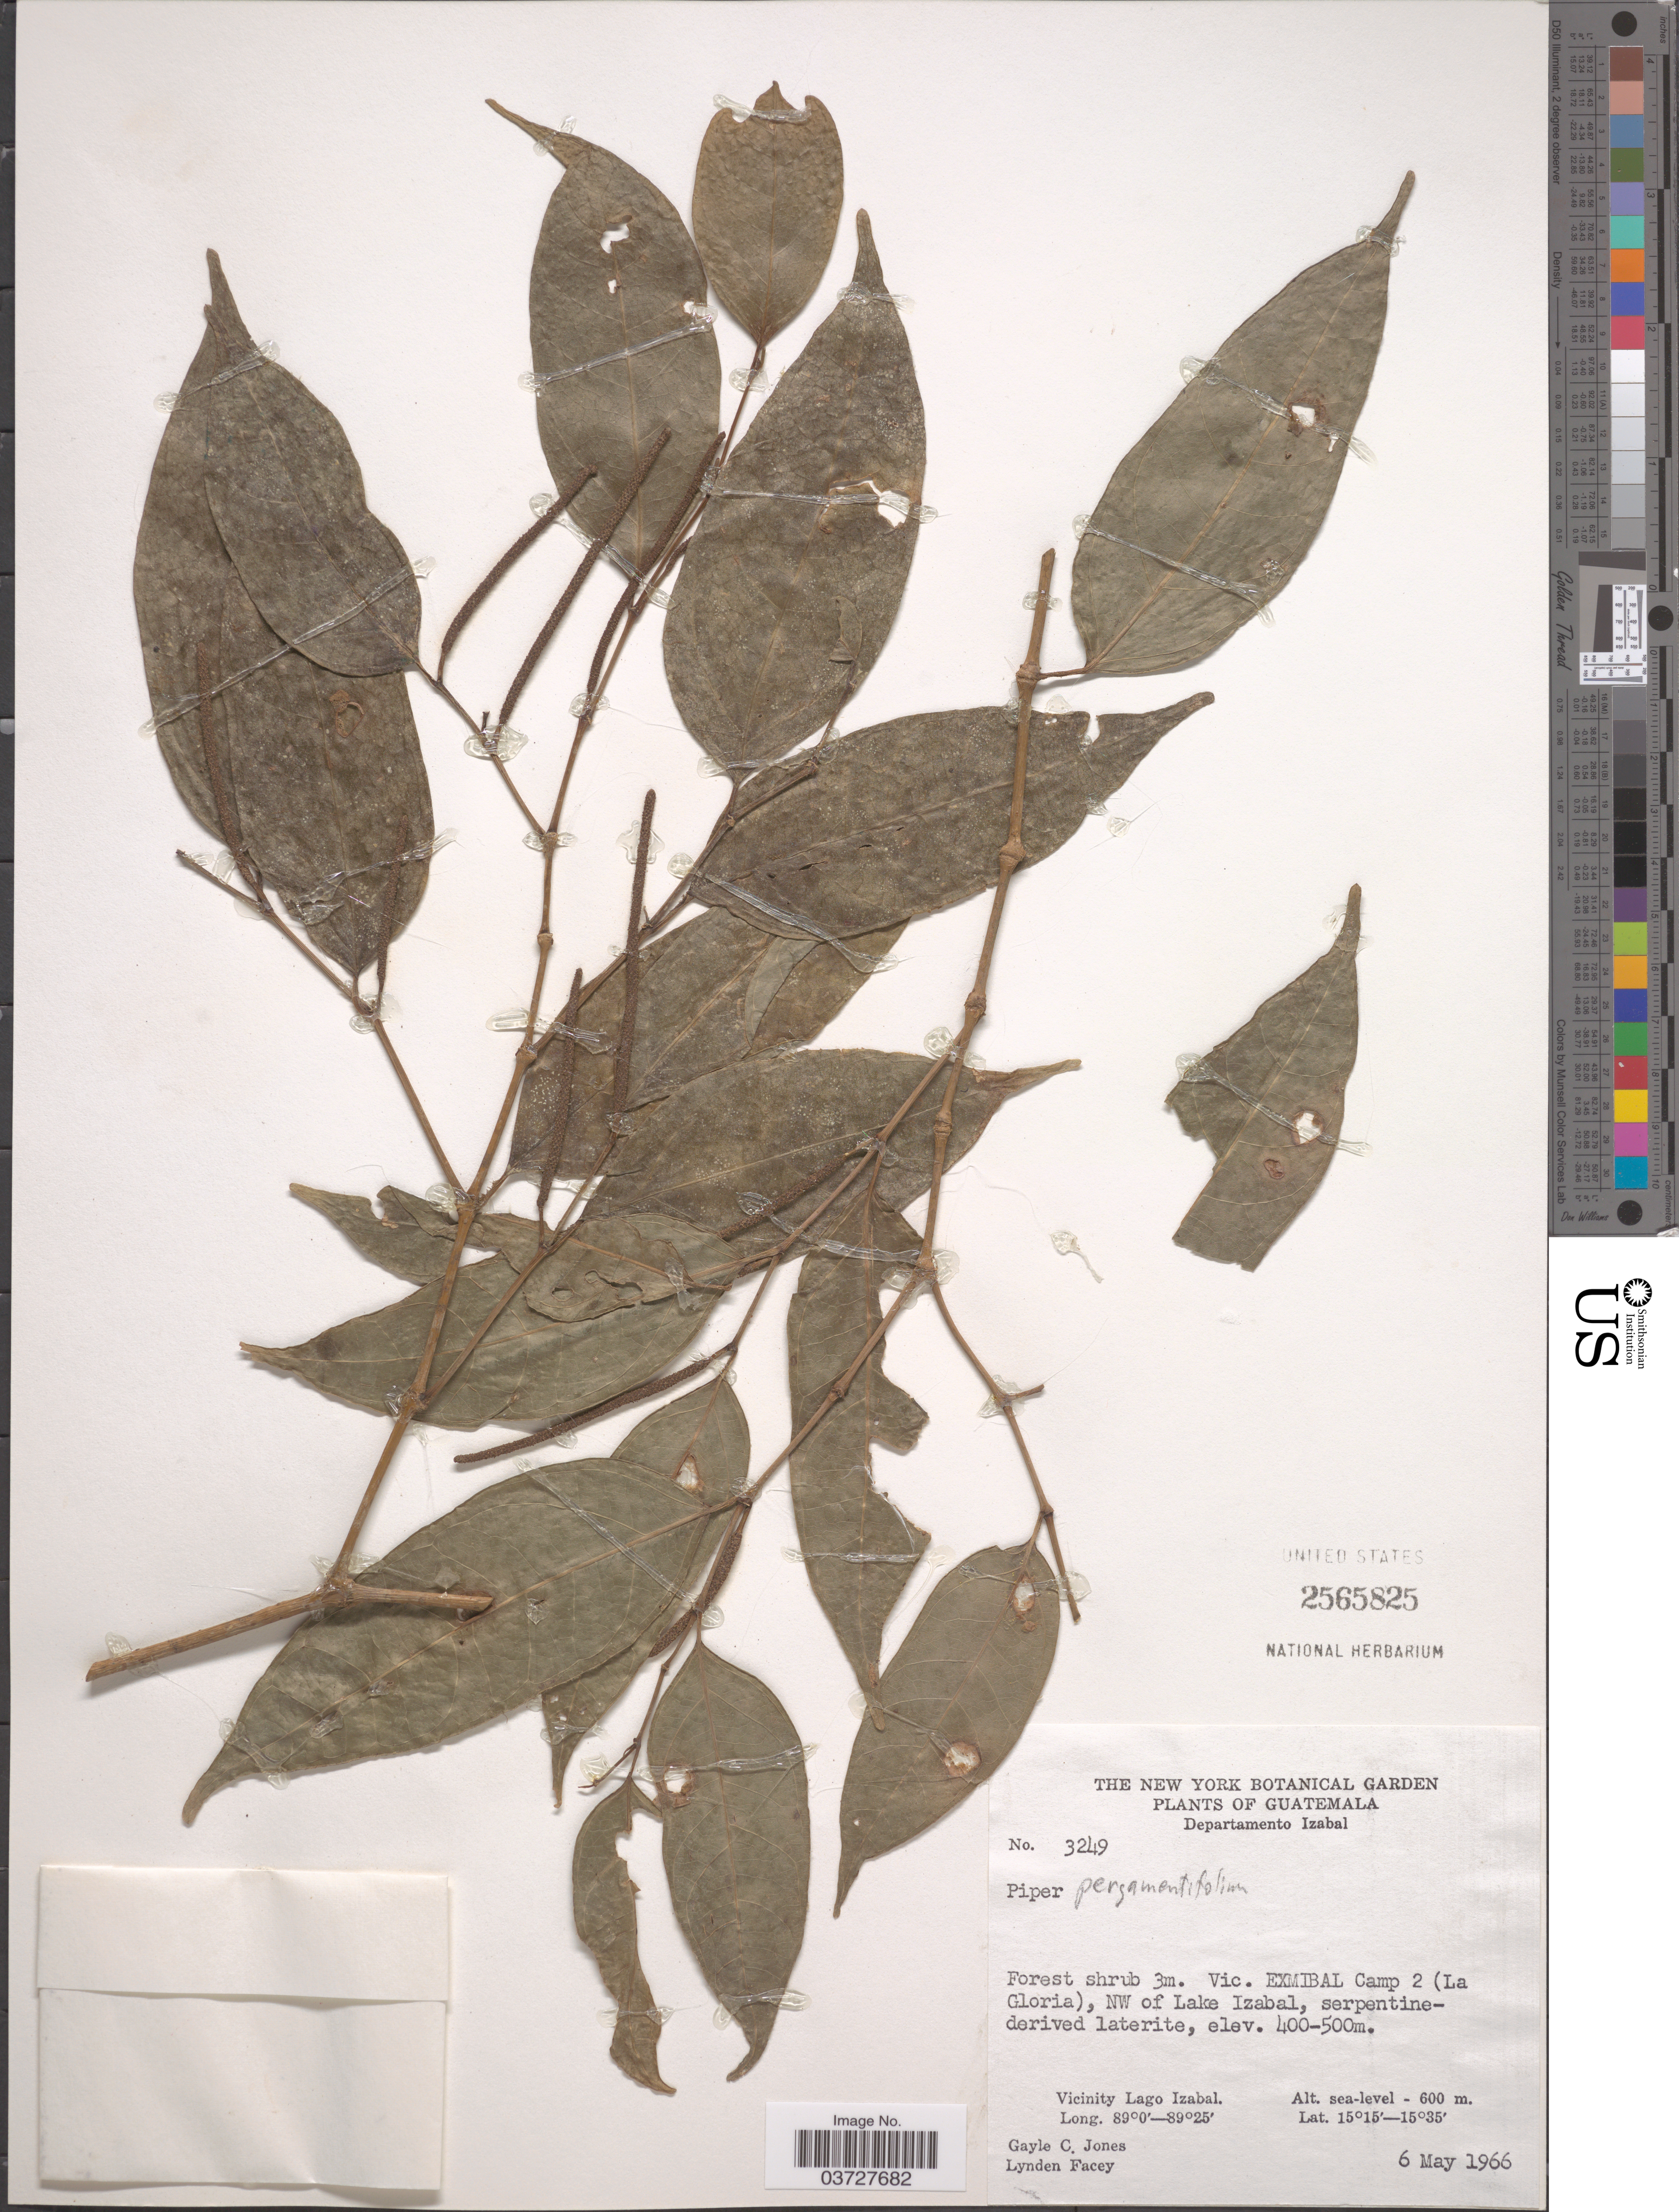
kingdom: Plantae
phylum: Tracheophyta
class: Magnoliopsida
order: Piperales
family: Piperaceae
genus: Piper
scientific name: Piper pergamentifolium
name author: Trel. & Standl.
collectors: G. C. Jones & L. Facey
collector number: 3249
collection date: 1966-05-06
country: Guatemala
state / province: Izabal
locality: Departamento Izabal. Vic. Exmibal Camp 2 (La Gloria), NW of Lake Izabal. Vicinity of Lago Izabal.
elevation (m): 400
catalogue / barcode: US 2565825